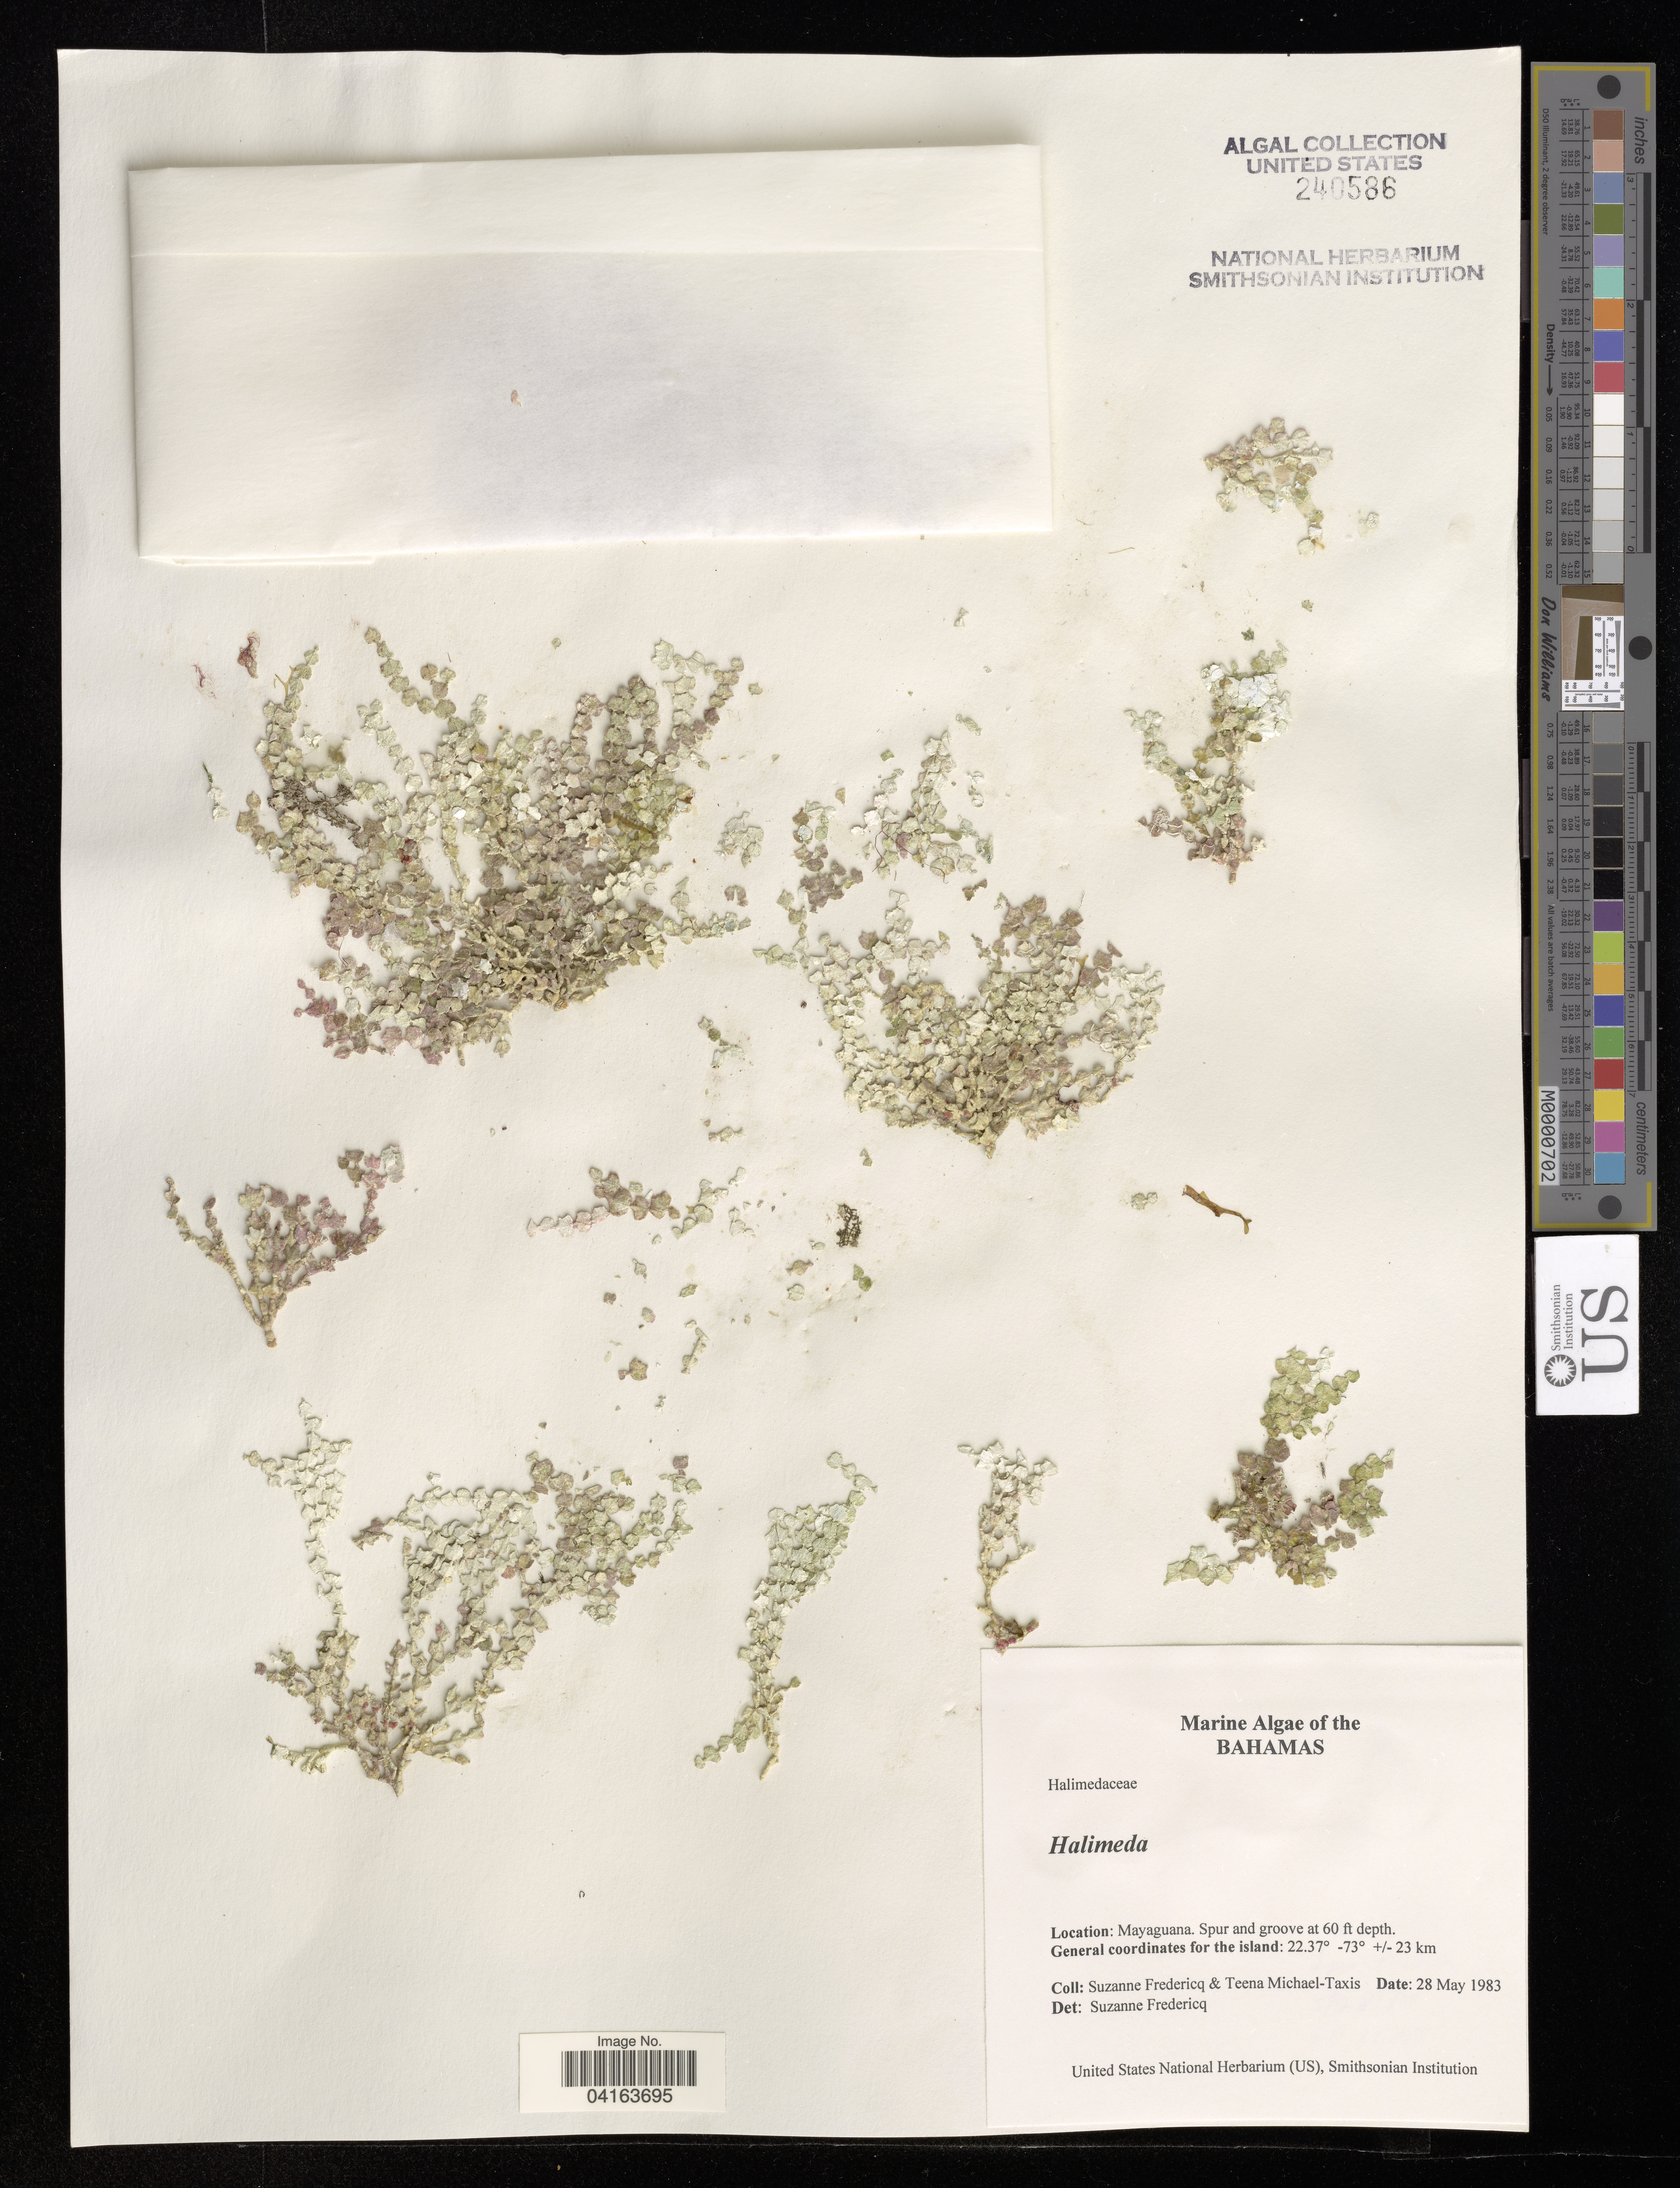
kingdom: Plantae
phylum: Chlorophyta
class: Ulvophyceae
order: Bryopsidales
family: Halimedaceae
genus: Halimeda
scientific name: Halimeda goreaui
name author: W.R. Taylor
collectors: S. Fredericq & T. Michael-Taxis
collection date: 1983-05-28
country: Bahamas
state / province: Mayaguana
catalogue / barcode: US 240586